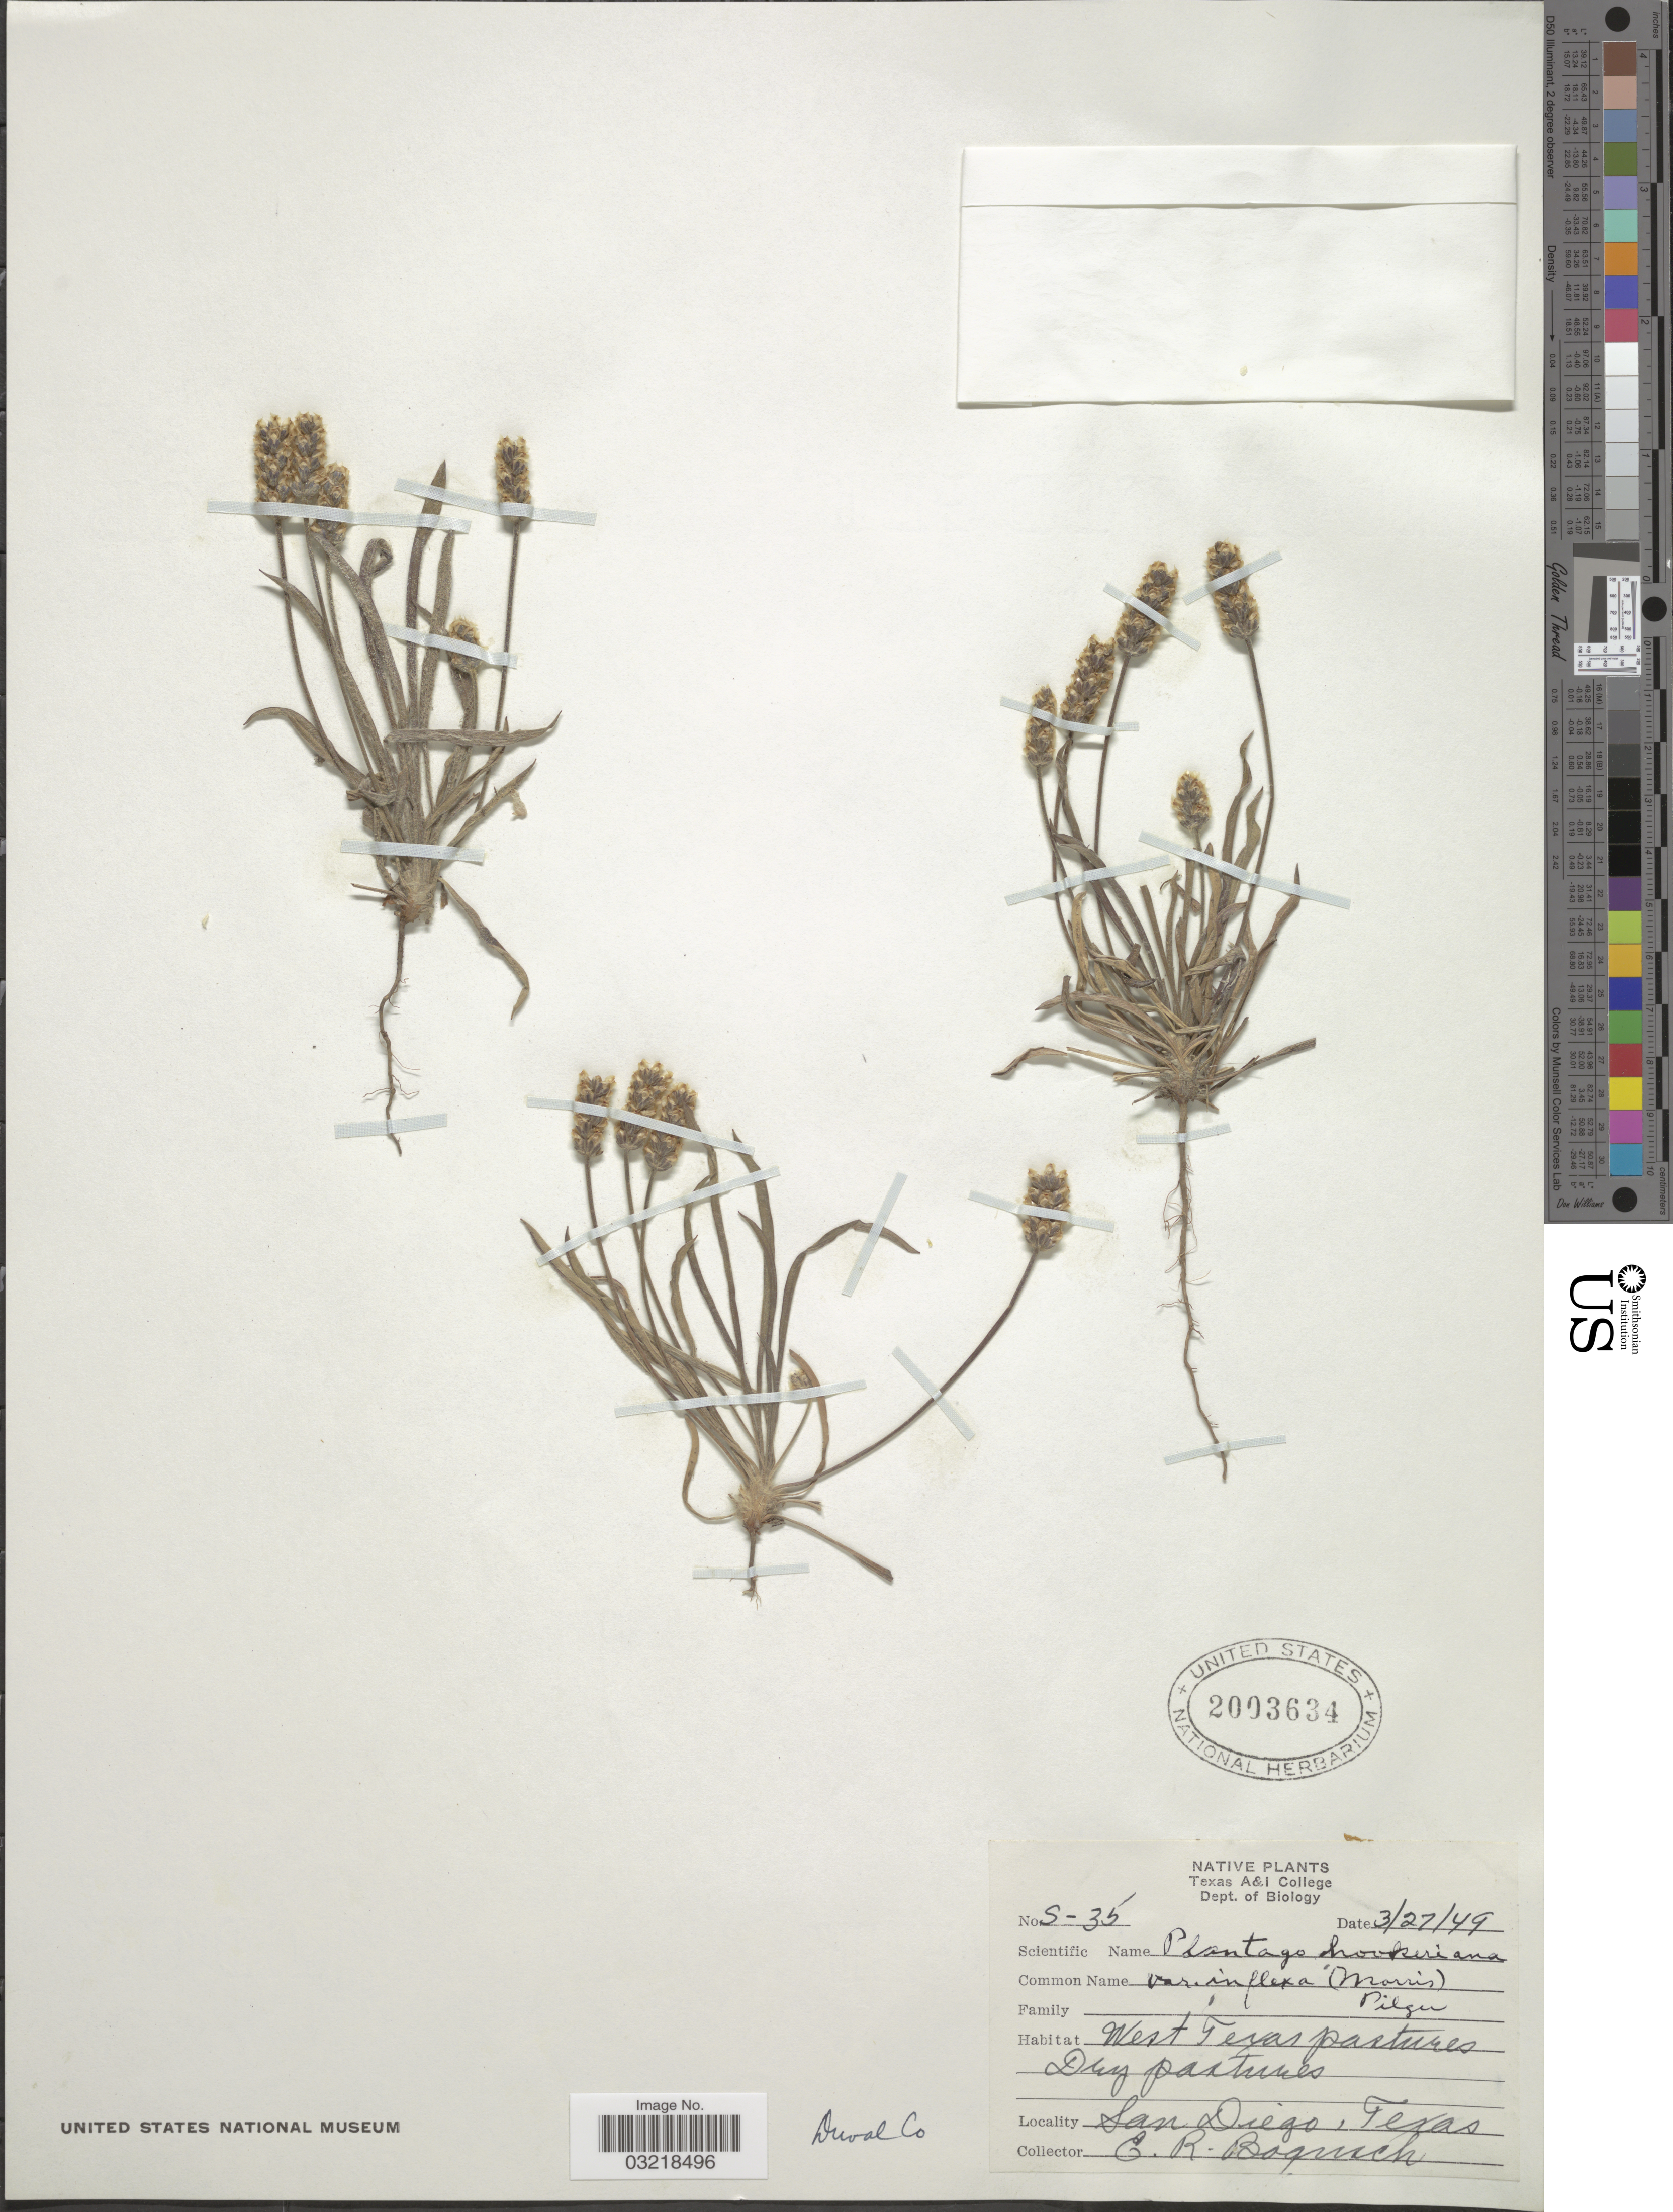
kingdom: Plantae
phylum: Tracheophyta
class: Magnoliopsida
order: Lamiales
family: Plantaginaceae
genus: Plantago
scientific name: Plantago hookeriana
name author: Fisch. & C.A. Mey.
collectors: E. Boquisch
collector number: S-35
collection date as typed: Transcribed d/m/y: 27/3/49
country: United States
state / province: Texas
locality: West Texas pastures. San Diego. Duval Co.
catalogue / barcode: US 2003634